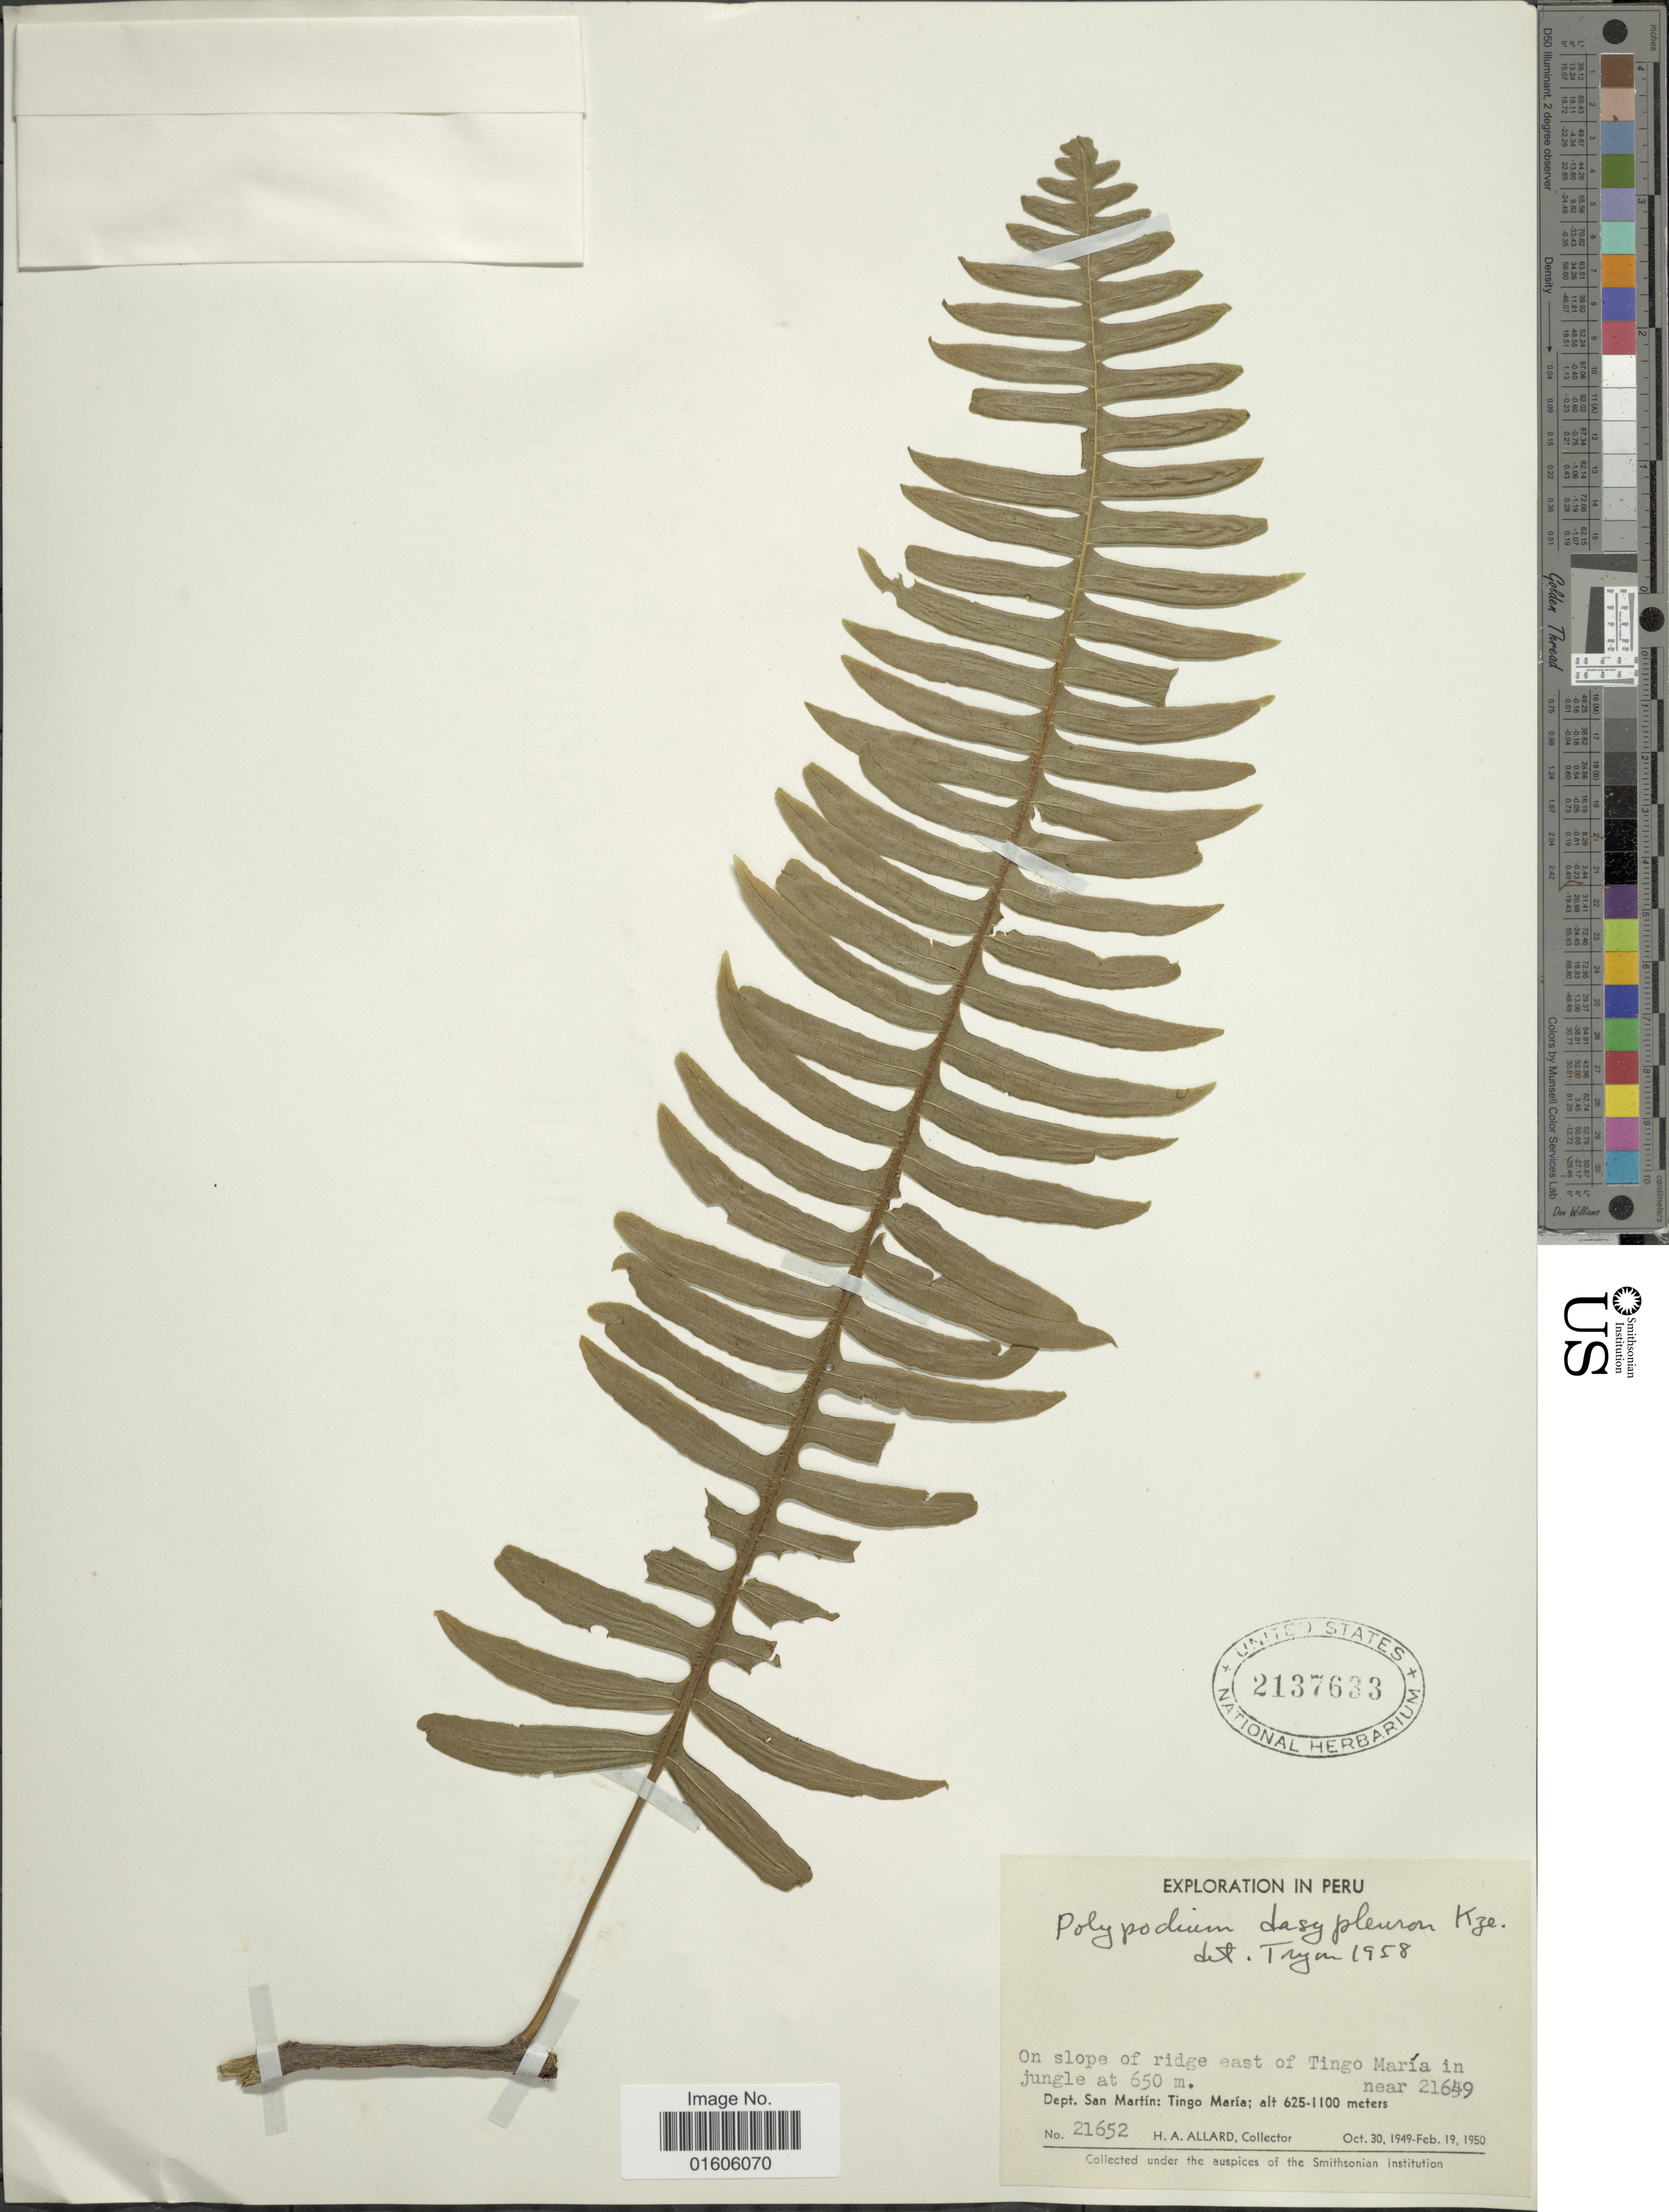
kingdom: Plantae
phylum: Tracheophyta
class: Polypodiopsida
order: Polypodiales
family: Polypodiaceae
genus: Serpocaulon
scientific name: Serpocaulon dasypleuron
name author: (Kunze) A.R. Sm.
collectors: H. A. Allard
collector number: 21652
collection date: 1949-10-30/1950-02-19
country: Peru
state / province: Huánuco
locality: On slope of ridge east of Tingo María in jungle, near 21649. Dept. San Martín: Tingo Marîa.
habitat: on slope of ridge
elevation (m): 625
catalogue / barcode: US 2137633